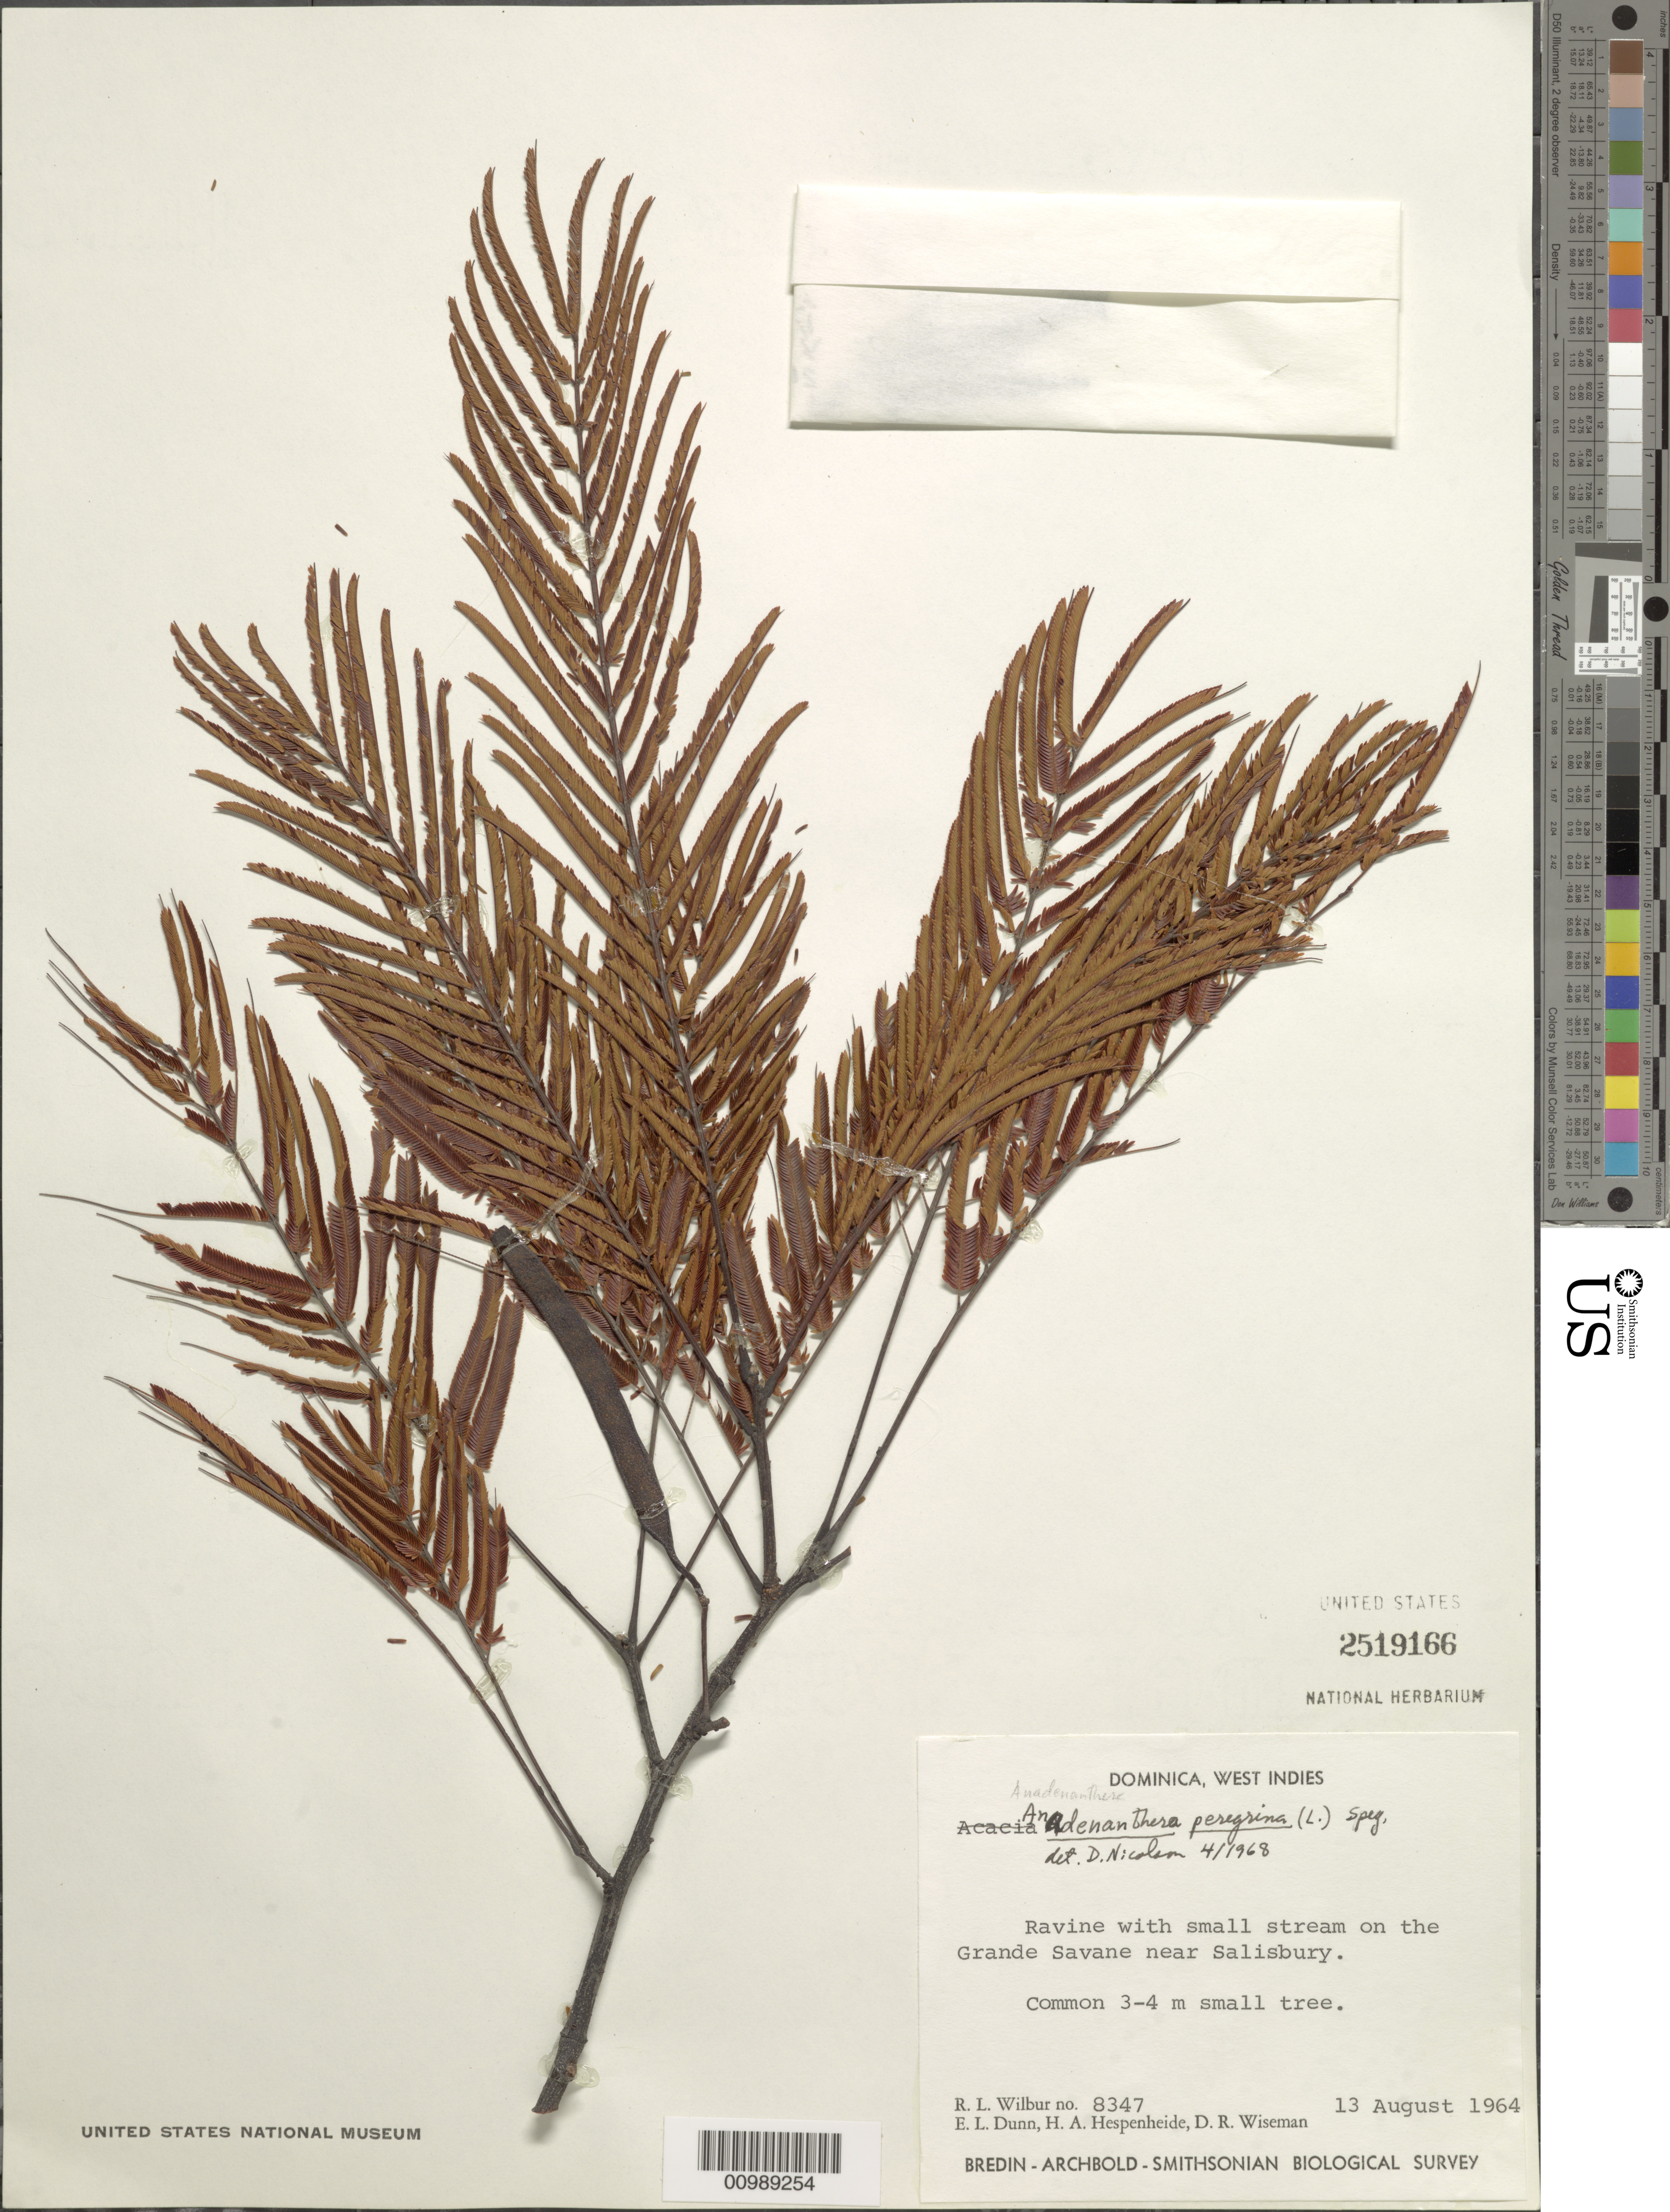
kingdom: Plantae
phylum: Tracheophyta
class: Magnoliopsida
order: Fabales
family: Fabaceae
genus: Anadenanthera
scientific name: Anadenanthera peregrina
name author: (L.) Speg.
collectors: R. L. Wilbur, E. Dunn, H. A. Hespenheide & D. R. Wiseman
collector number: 8347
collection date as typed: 13 Aug 1964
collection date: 1964-08-13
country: Dominica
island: Dominica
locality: Ravine with small stream on the Grande Savane near Salisbury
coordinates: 0 N, 0 E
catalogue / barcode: US 2519166